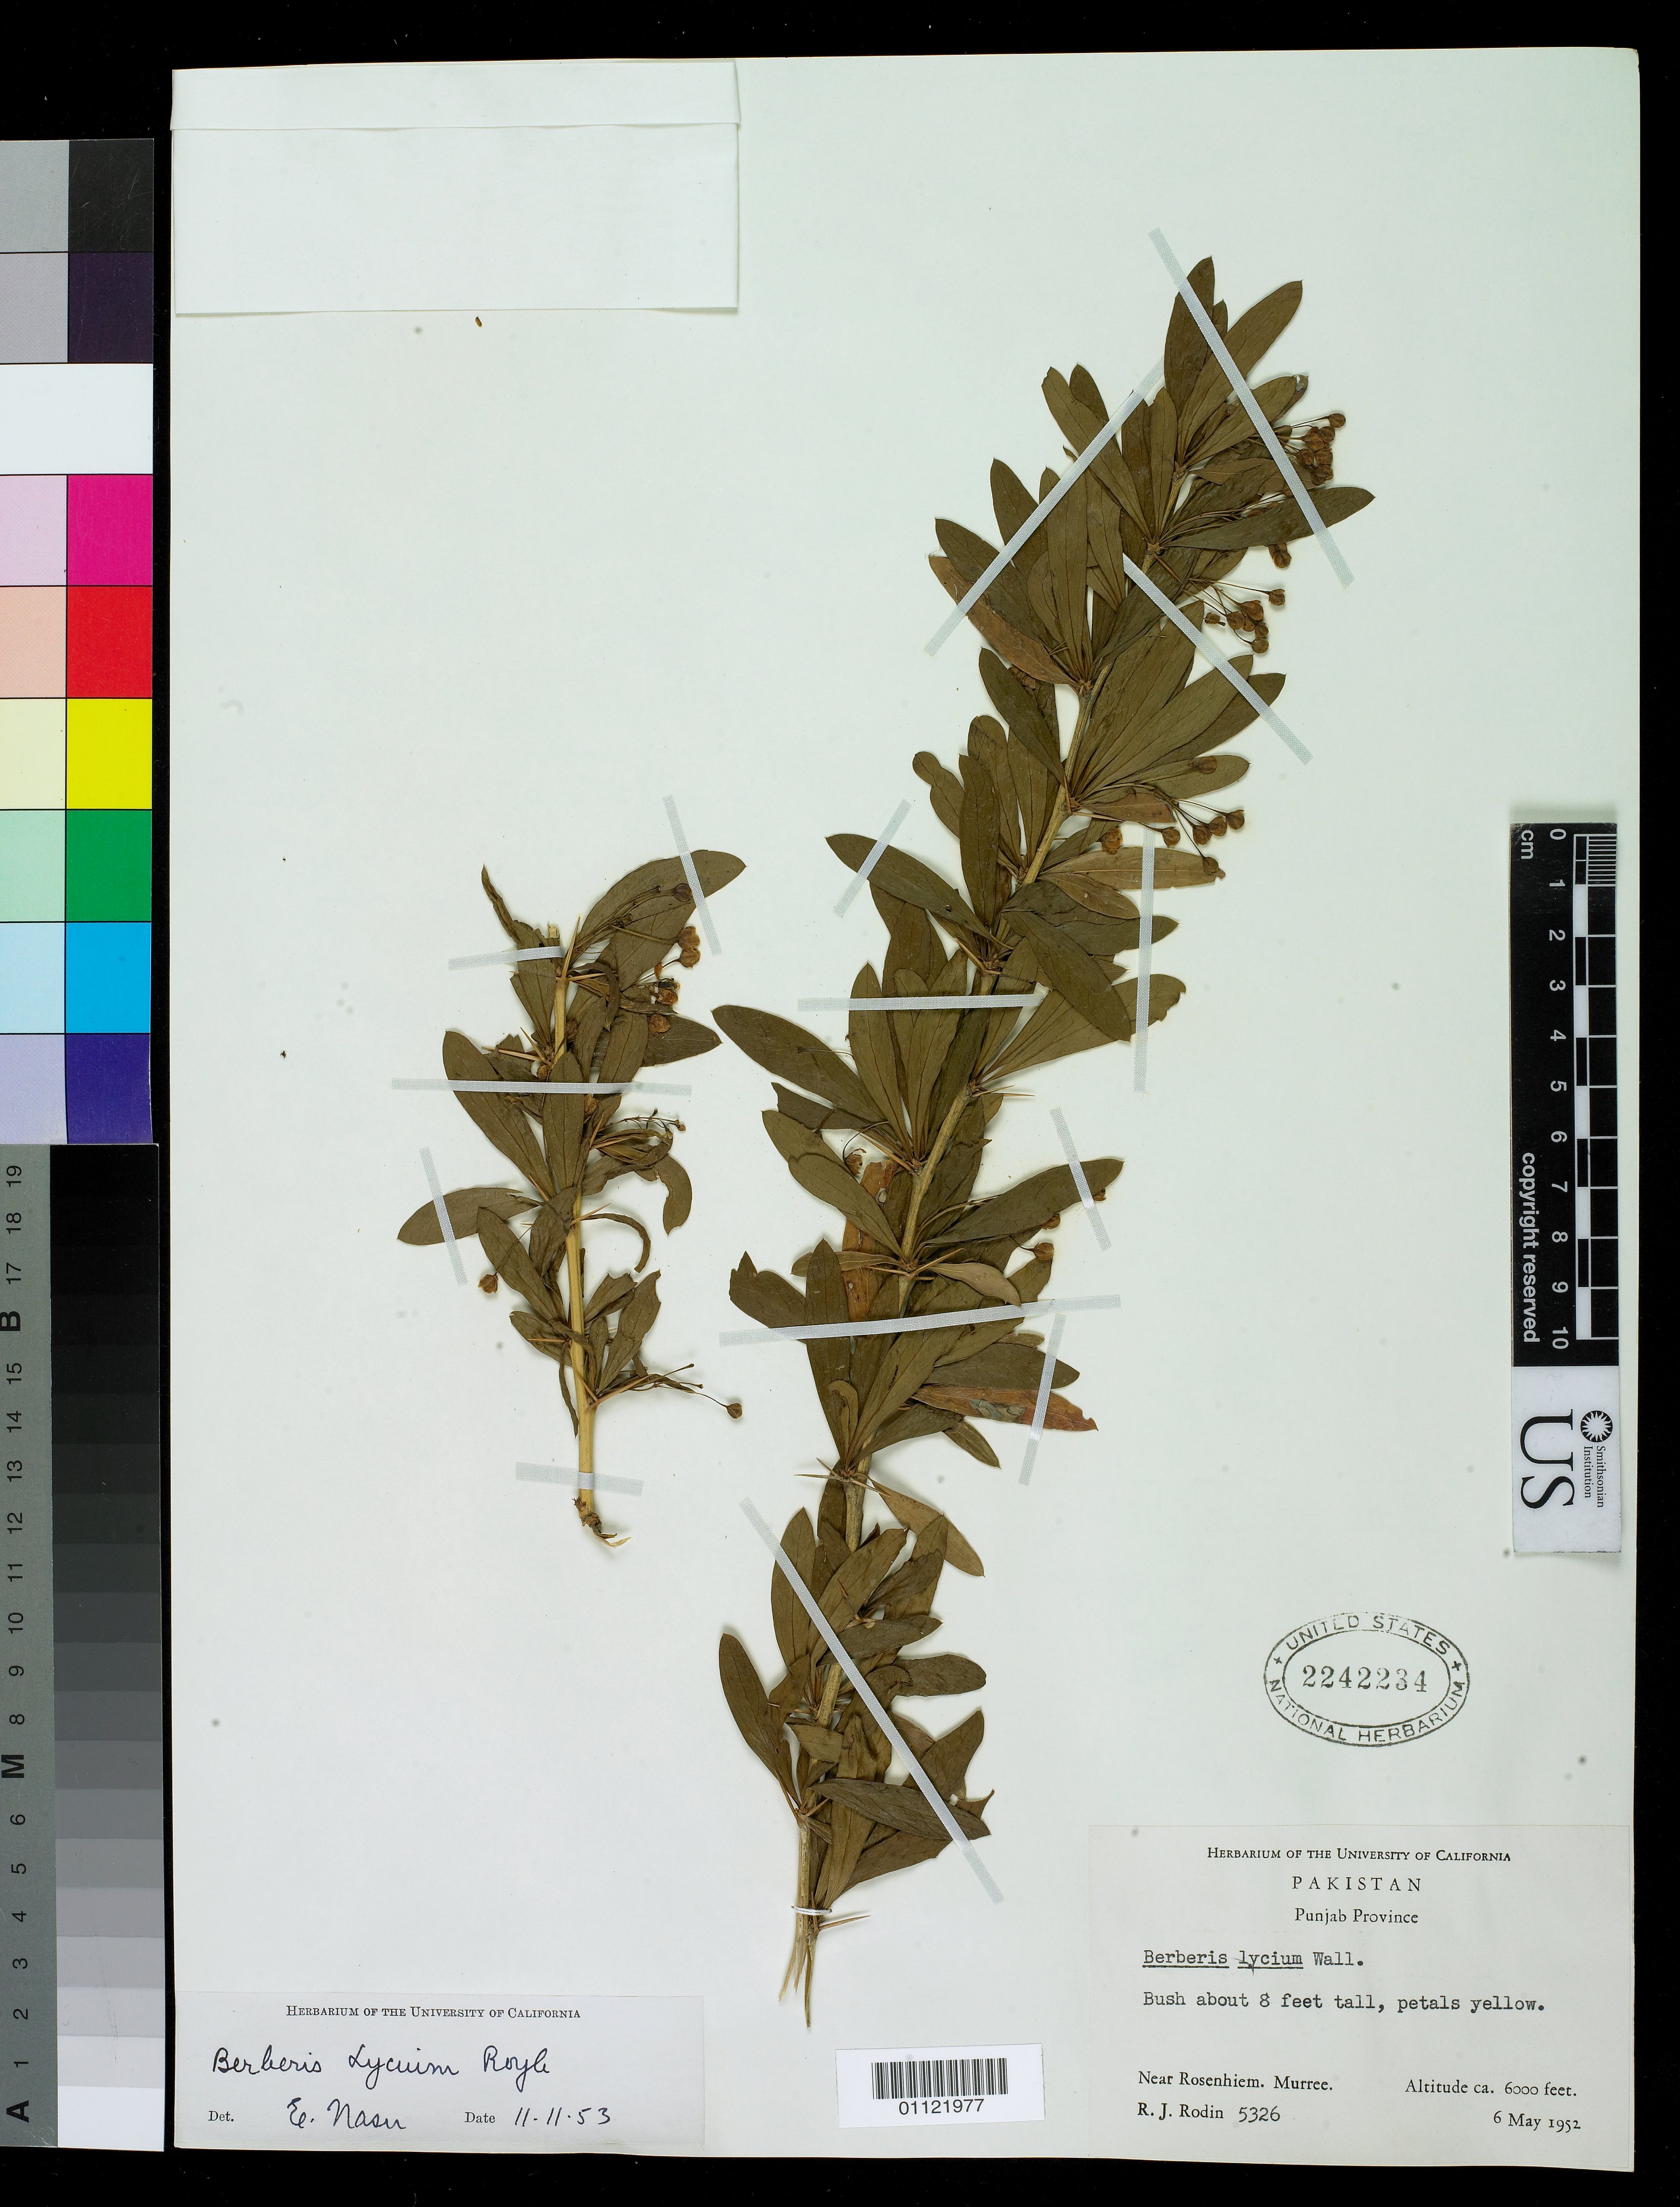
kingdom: Plantae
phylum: Tracheophyta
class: Magnoliopsida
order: Ranunculales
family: Berberidaceae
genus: Berberis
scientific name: Berberis lycium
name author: Royle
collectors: R. J. Rodin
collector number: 5326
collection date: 1952-05-06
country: Pakistan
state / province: Punjab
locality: Near Rosenhiem. Murree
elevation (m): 1829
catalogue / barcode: US 2242234